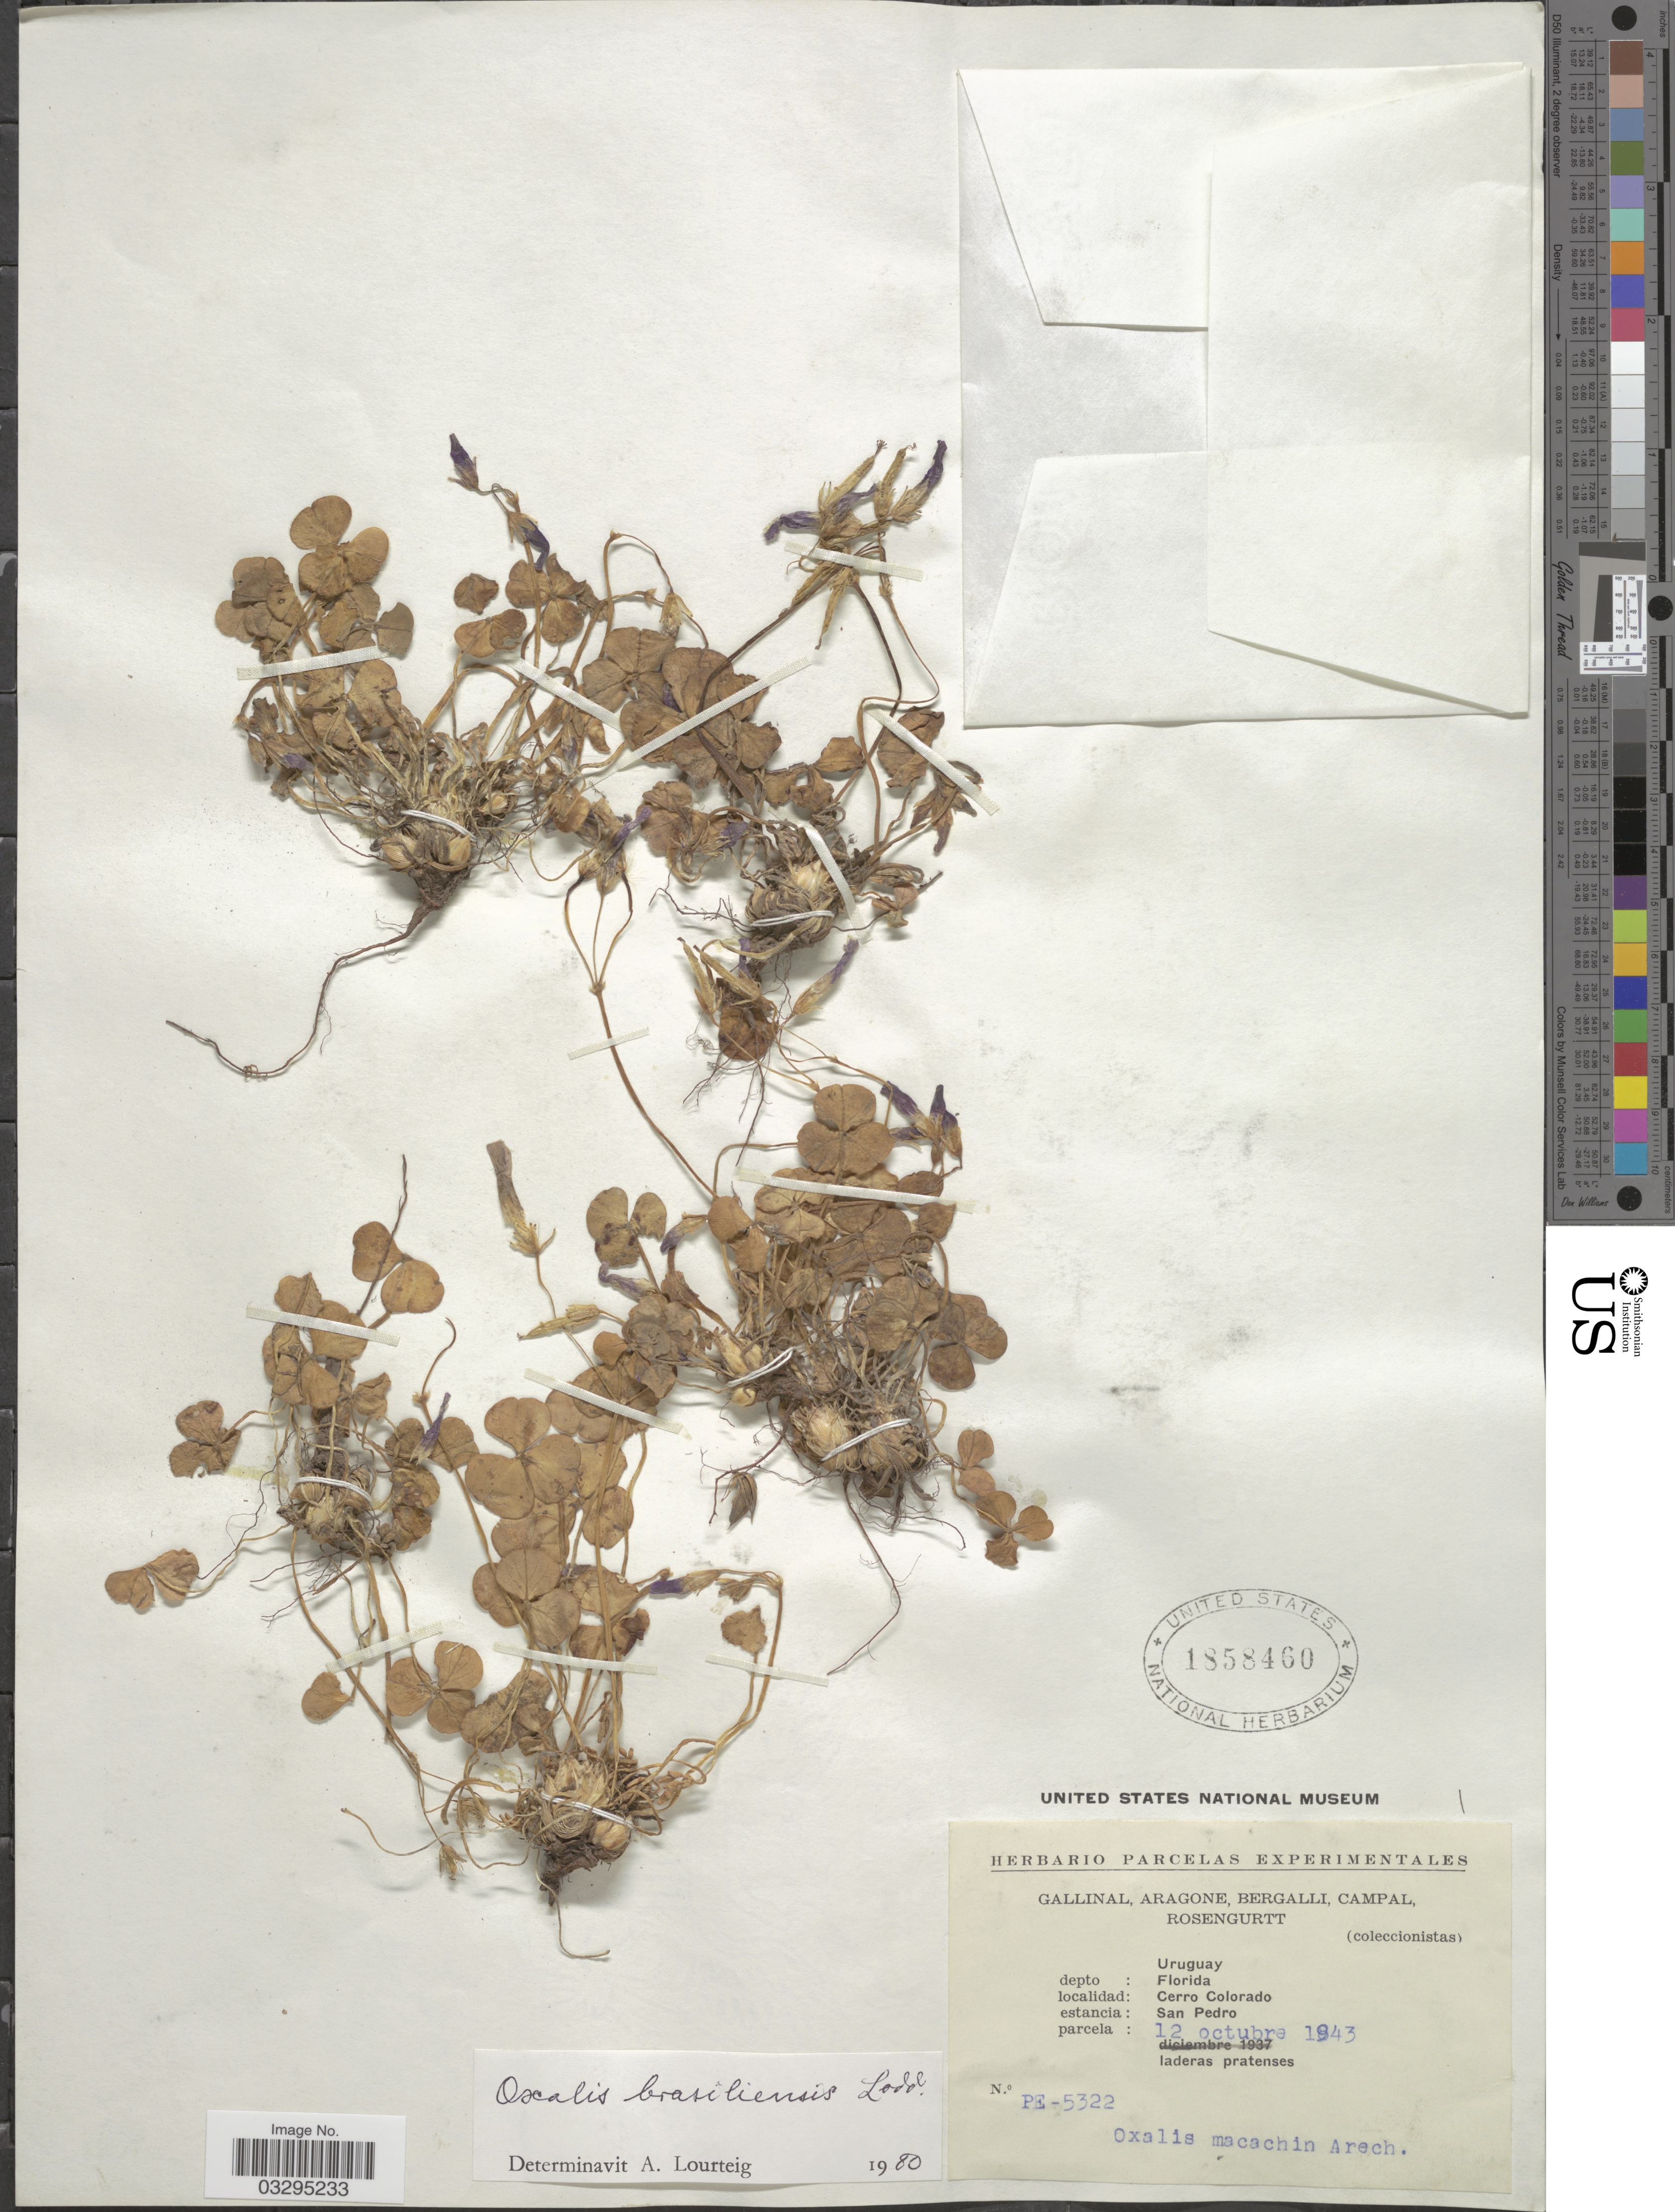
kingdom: Plantae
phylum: Tracheophyta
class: Magnoliopsida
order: Oxalidales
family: Oxalidaceae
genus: Oxalis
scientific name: Oxalis brasiliensis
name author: G. Lodd.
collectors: -. Gallinal, -- Aragone, -- Bergalli, -- Campal & Rosengurtt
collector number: PE-5322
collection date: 1943-10-12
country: Uruguay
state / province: Florida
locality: Depto: Florida. Cerro Colorado. Estancia: San Pedro.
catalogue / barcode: US 1858460